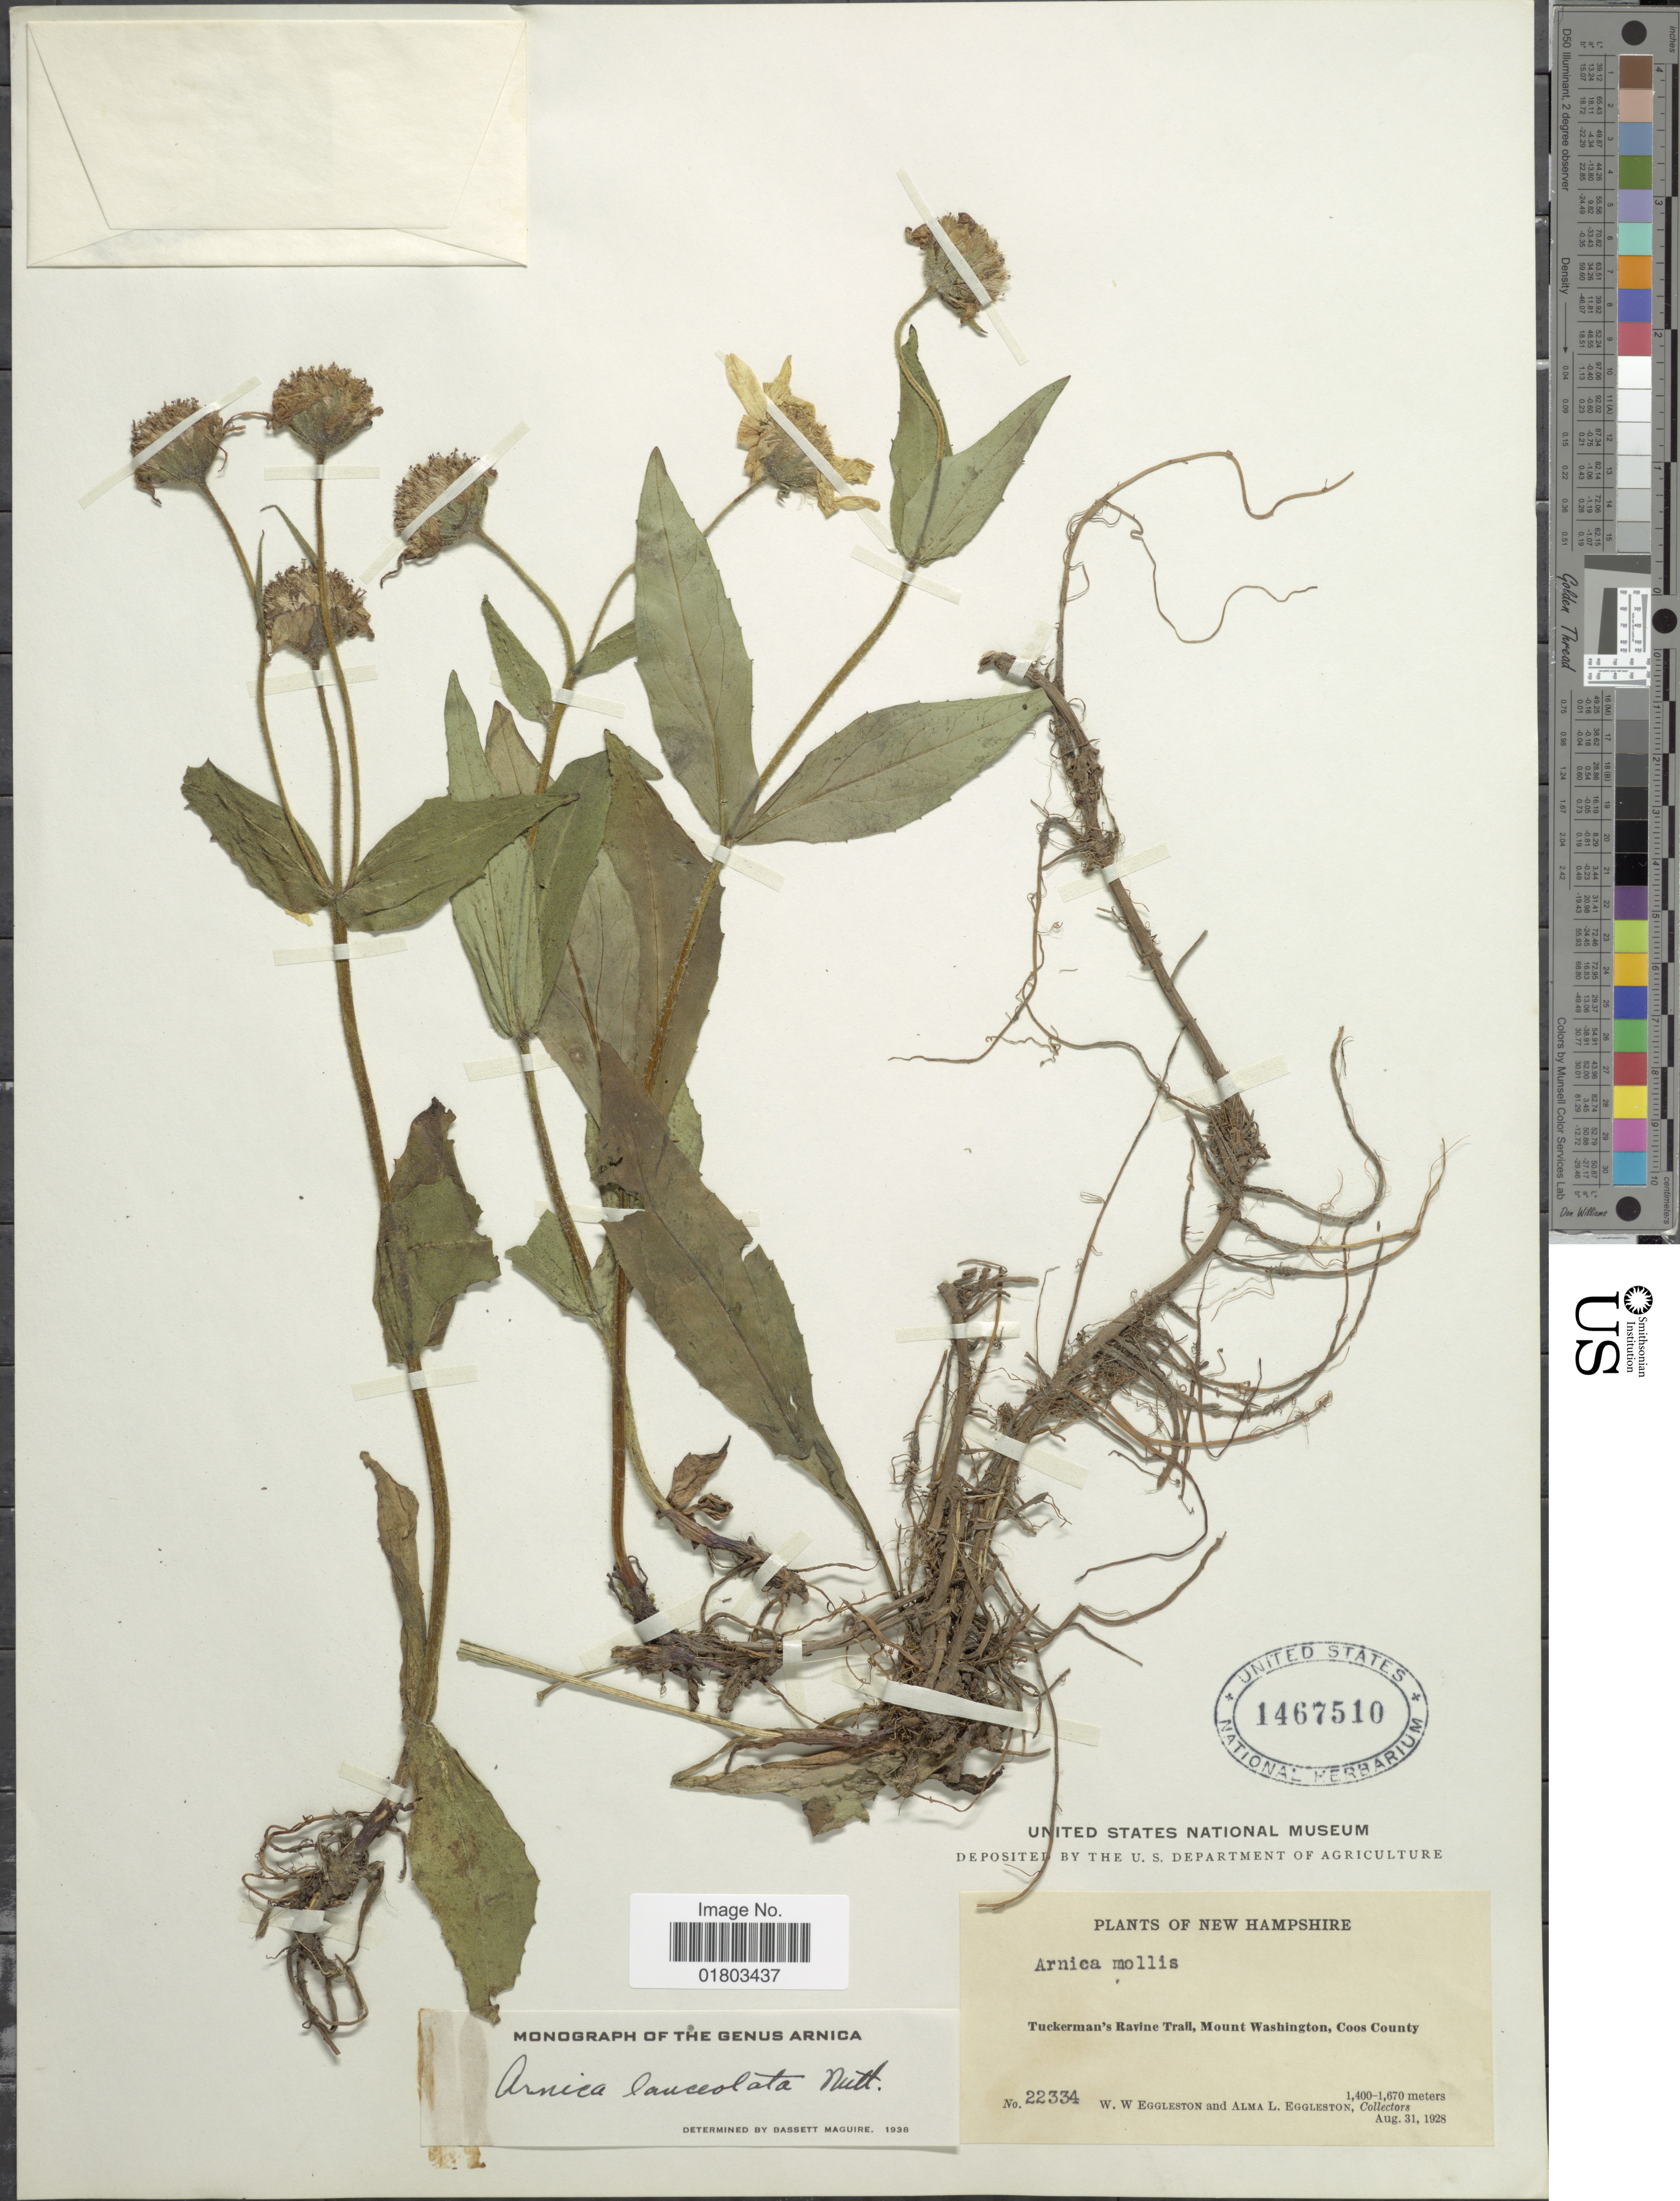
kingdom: Plantae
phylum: Tracheophyta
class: Magnoliopsida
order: Asterales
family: Asteraceae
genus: Arnica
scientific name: Arnica lanceolata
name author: Nutt.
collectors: W. W. Eggleston & A. Eggleston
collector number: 22334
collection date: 1928-08-31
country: United States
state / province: New Hampshire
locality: Tuckerman's Ravine Trail, Mount Washington, Coos County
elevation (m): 1400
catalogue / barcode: US 1467510